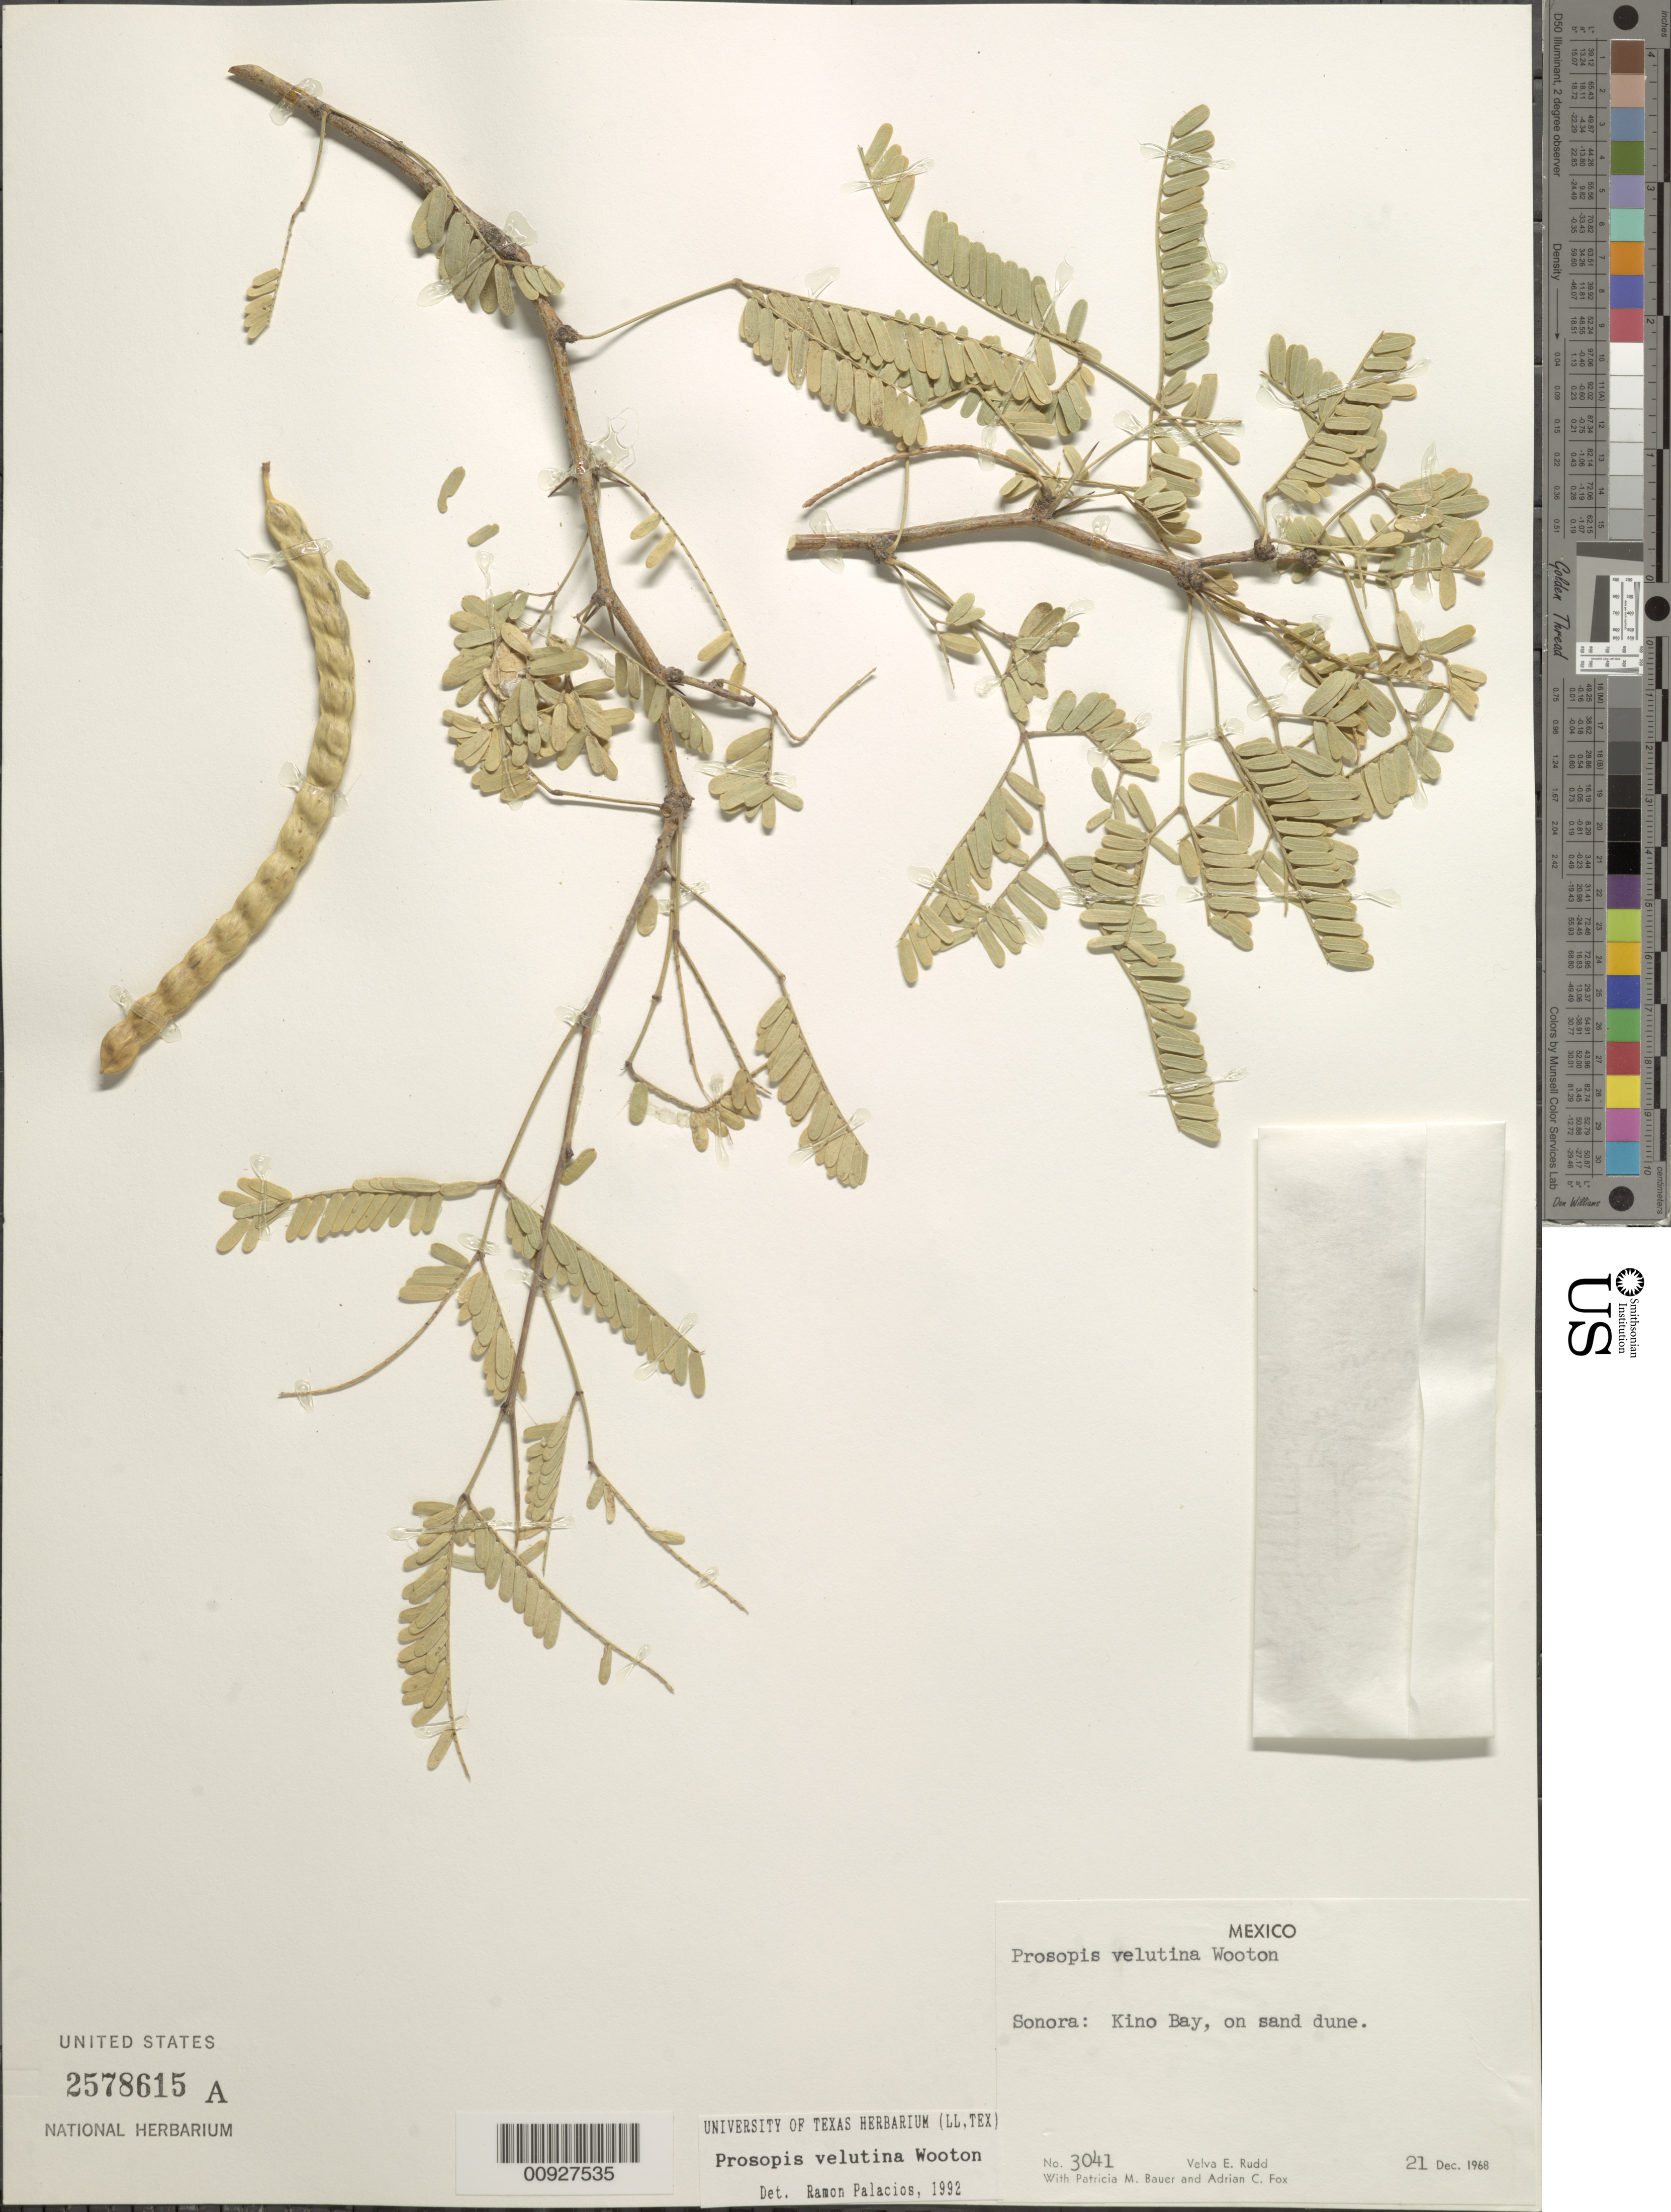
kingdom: Plantae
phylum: Tracheophyta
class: Magnoliopsida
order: Fabales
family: Fabaceae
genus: Neltuma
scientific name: Neltuma velutina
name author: (Wooton) Britton & Rose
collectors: V. E. Rudd, P. Bauer & A. Fox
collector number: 3041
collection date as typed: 21 Dec 1968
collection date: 1968-12-21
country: Mexico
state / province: Sonora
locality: Sonora: Kino Bay.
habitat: On sandy dune.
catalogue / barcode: US 2578615A